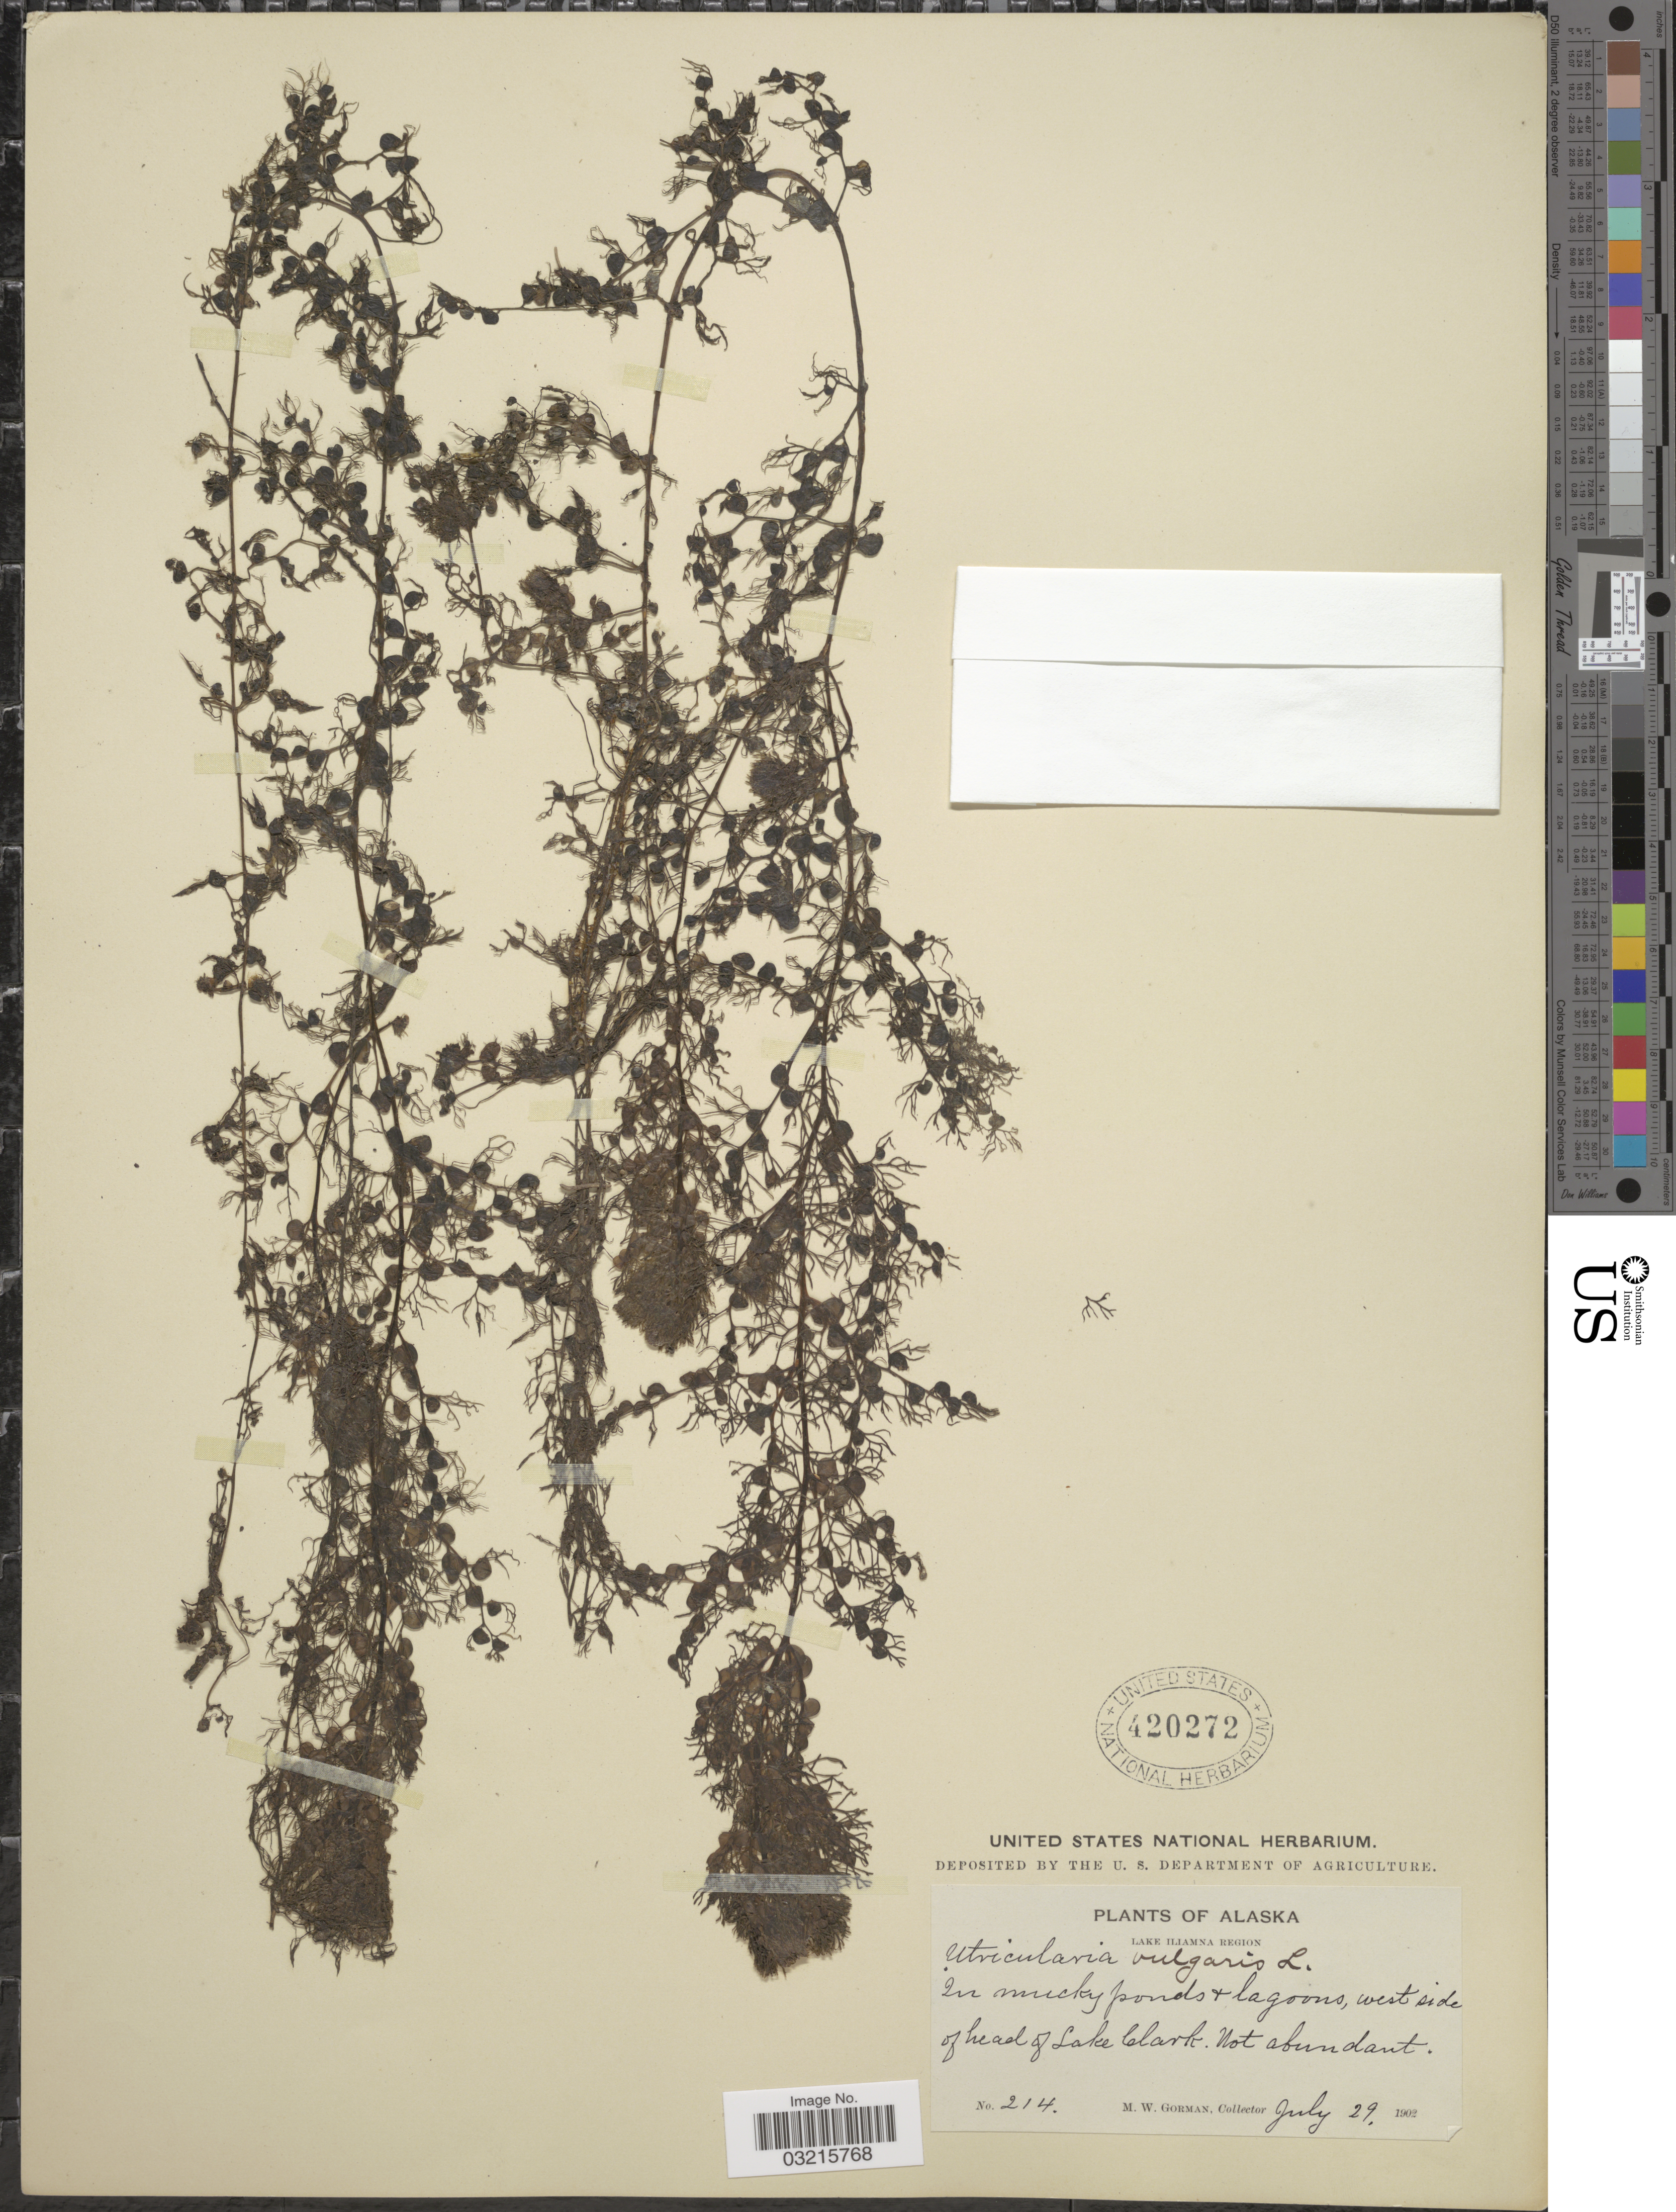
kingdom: Plantae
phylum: Tracheophyta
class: Magnoliopsida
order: Lamiales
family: Lentibulariaceae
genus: Utricularia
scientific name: Utricularia vulgaris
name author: L.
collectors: M. W. Gorman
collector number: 214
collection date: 1902-07-29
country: United States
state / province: Alaska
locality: Lake Iliamna Region. West side of head of Lake Clark.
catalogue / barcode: US 420272